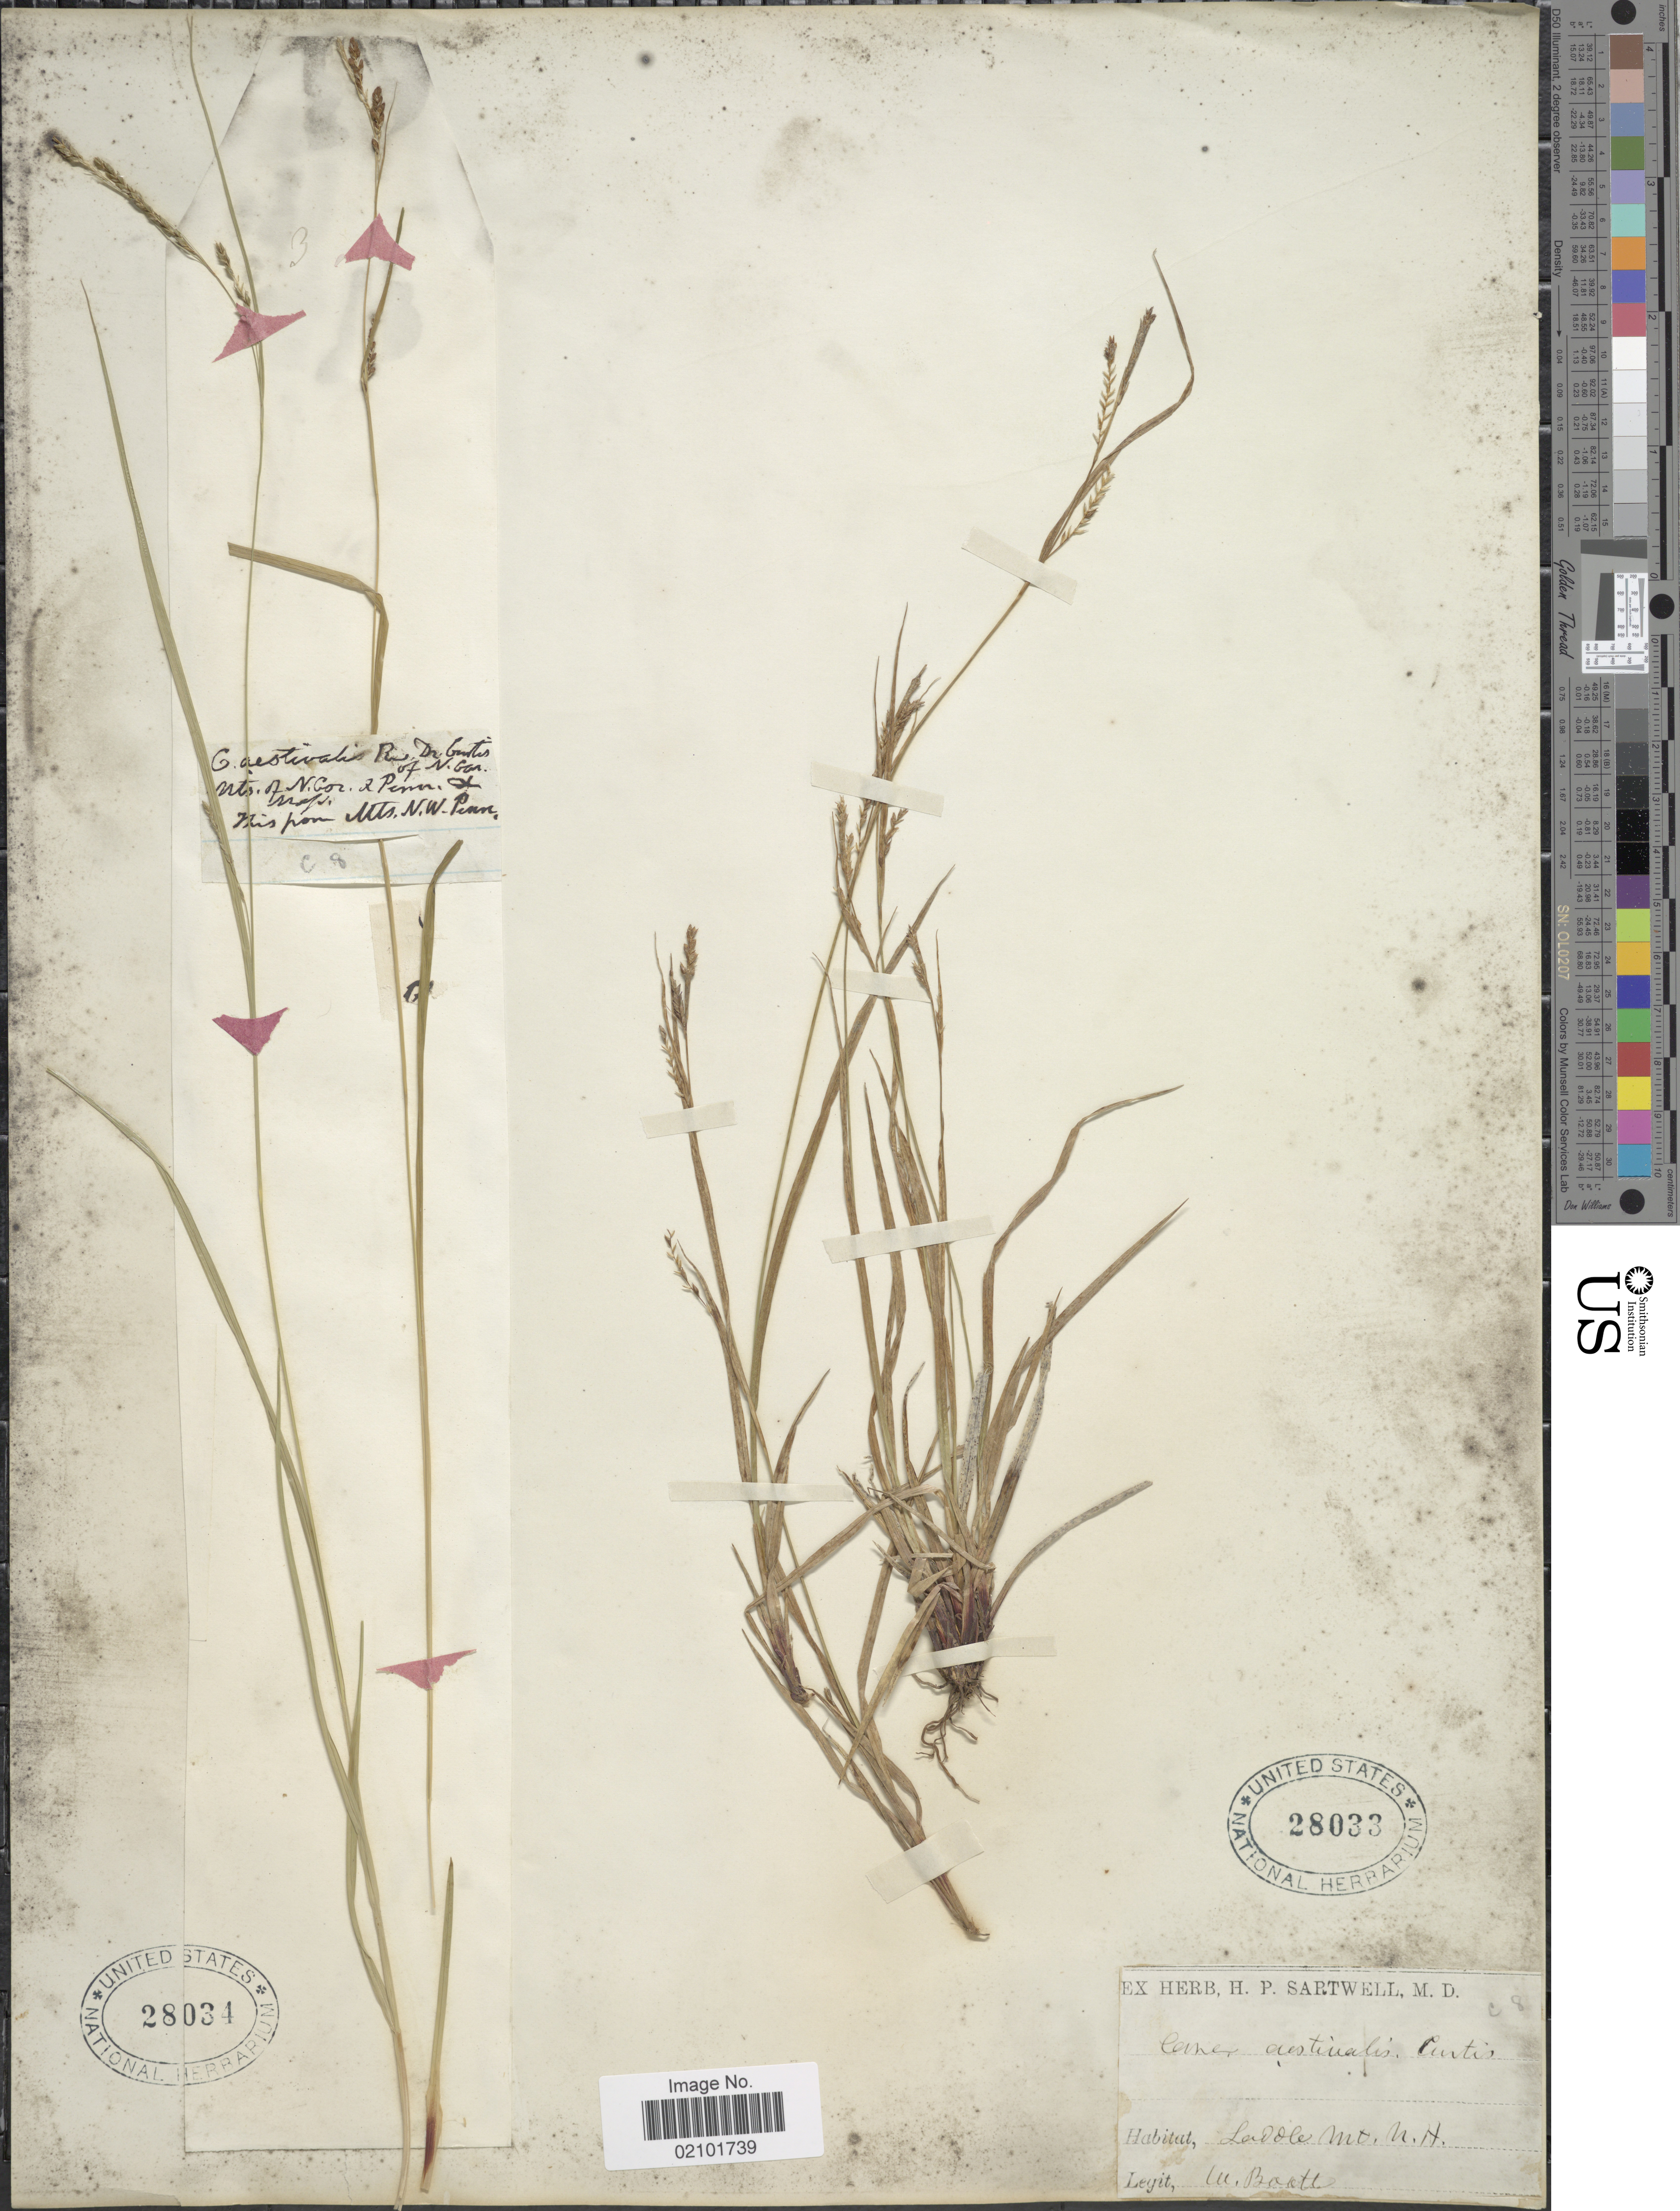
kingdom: Plantae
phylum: Tracheophyta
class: Liliopsida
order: Poales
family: Cyperaceae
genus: Carex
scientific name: Carex aestivalis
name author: M.A. Curtis ex A. Gray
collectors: -. Curtis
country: United States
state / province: Pennsylvania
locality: Mts. N.W.-Penn [unsure placement]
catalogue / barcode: US 28034-2